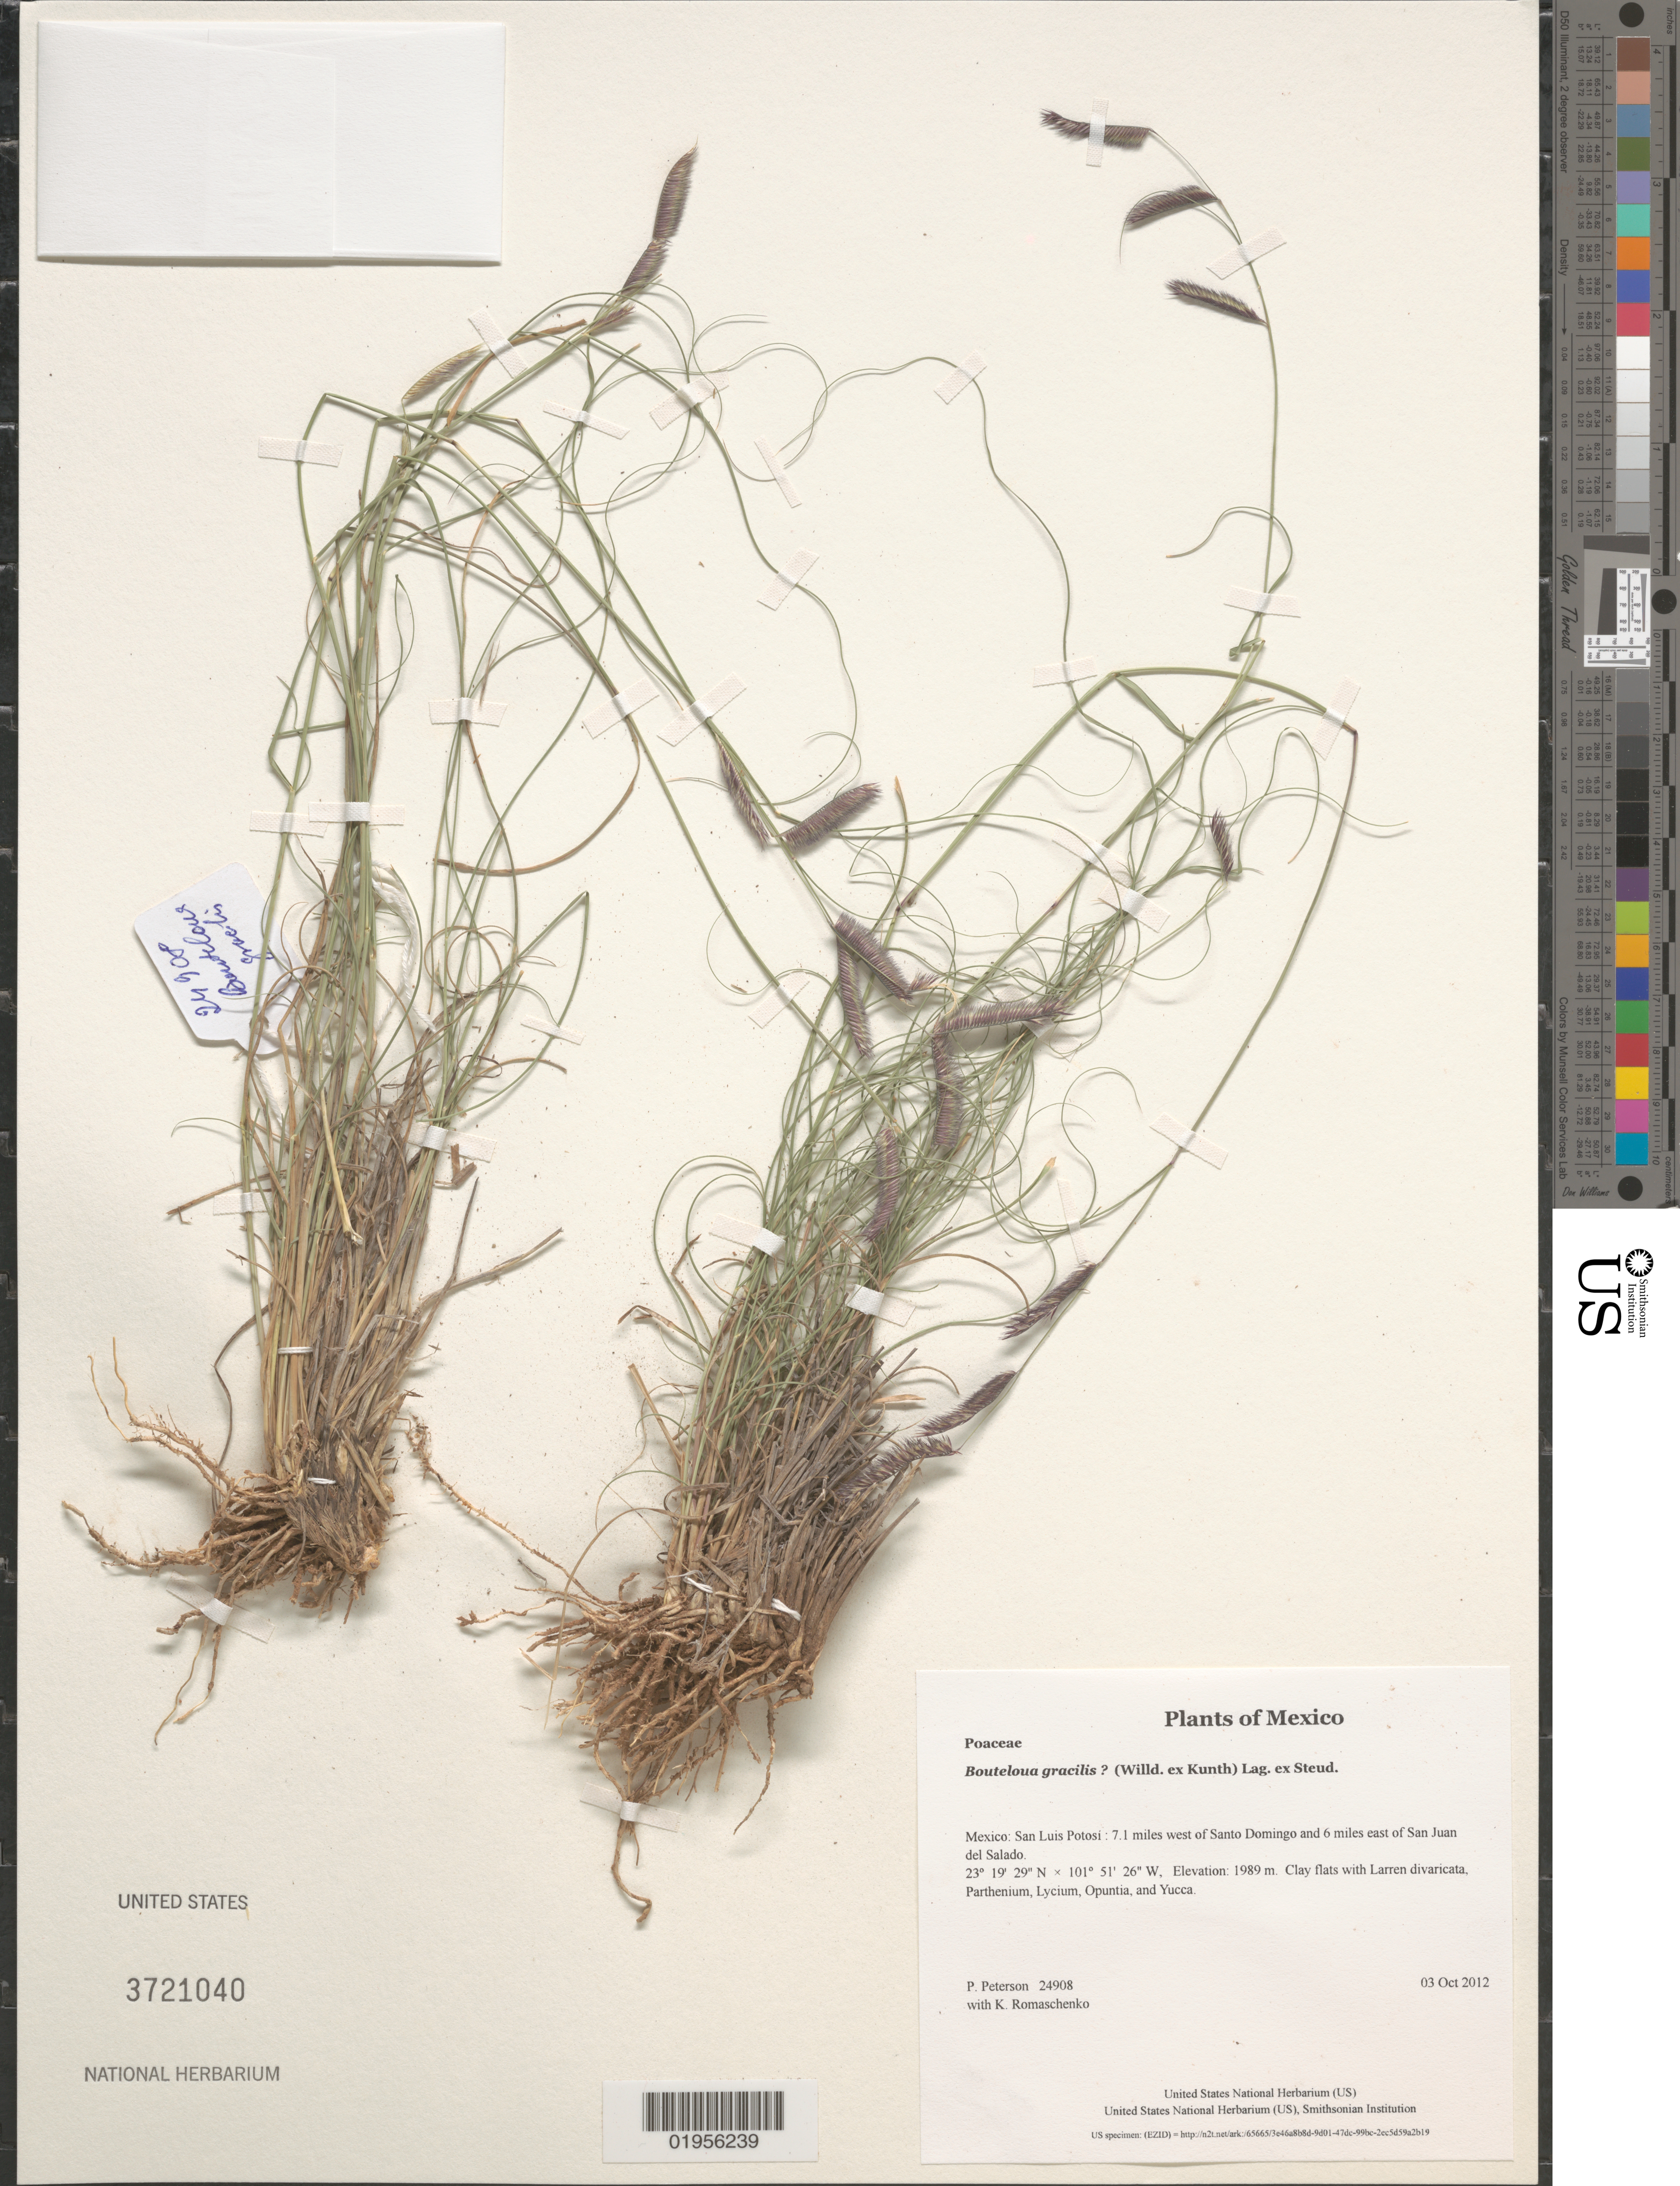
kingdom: Plantae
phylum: Tracheophyta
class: Liliopsida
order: Poales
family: Poaceae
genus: Bouteloua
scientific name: Bouteloua gracilis (Willd. ex Kunth) Lag. ex Steud. nom. illeg.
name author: (Willd. ex Kunth) Lag. ex Steud.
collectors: P. M. Peterson & K. Romaschenko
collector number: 24908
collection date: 2012-10-03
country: Mexico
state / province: San Luis Potosí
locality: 7.1 miles west of Santo Domingo and 6 miles east of San Juan del Salado.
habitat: Clay flats with Larren divaricata, Parthenium, Lycium, Opuntia, and Yucca.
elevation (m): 1989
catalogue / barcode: US 3721040